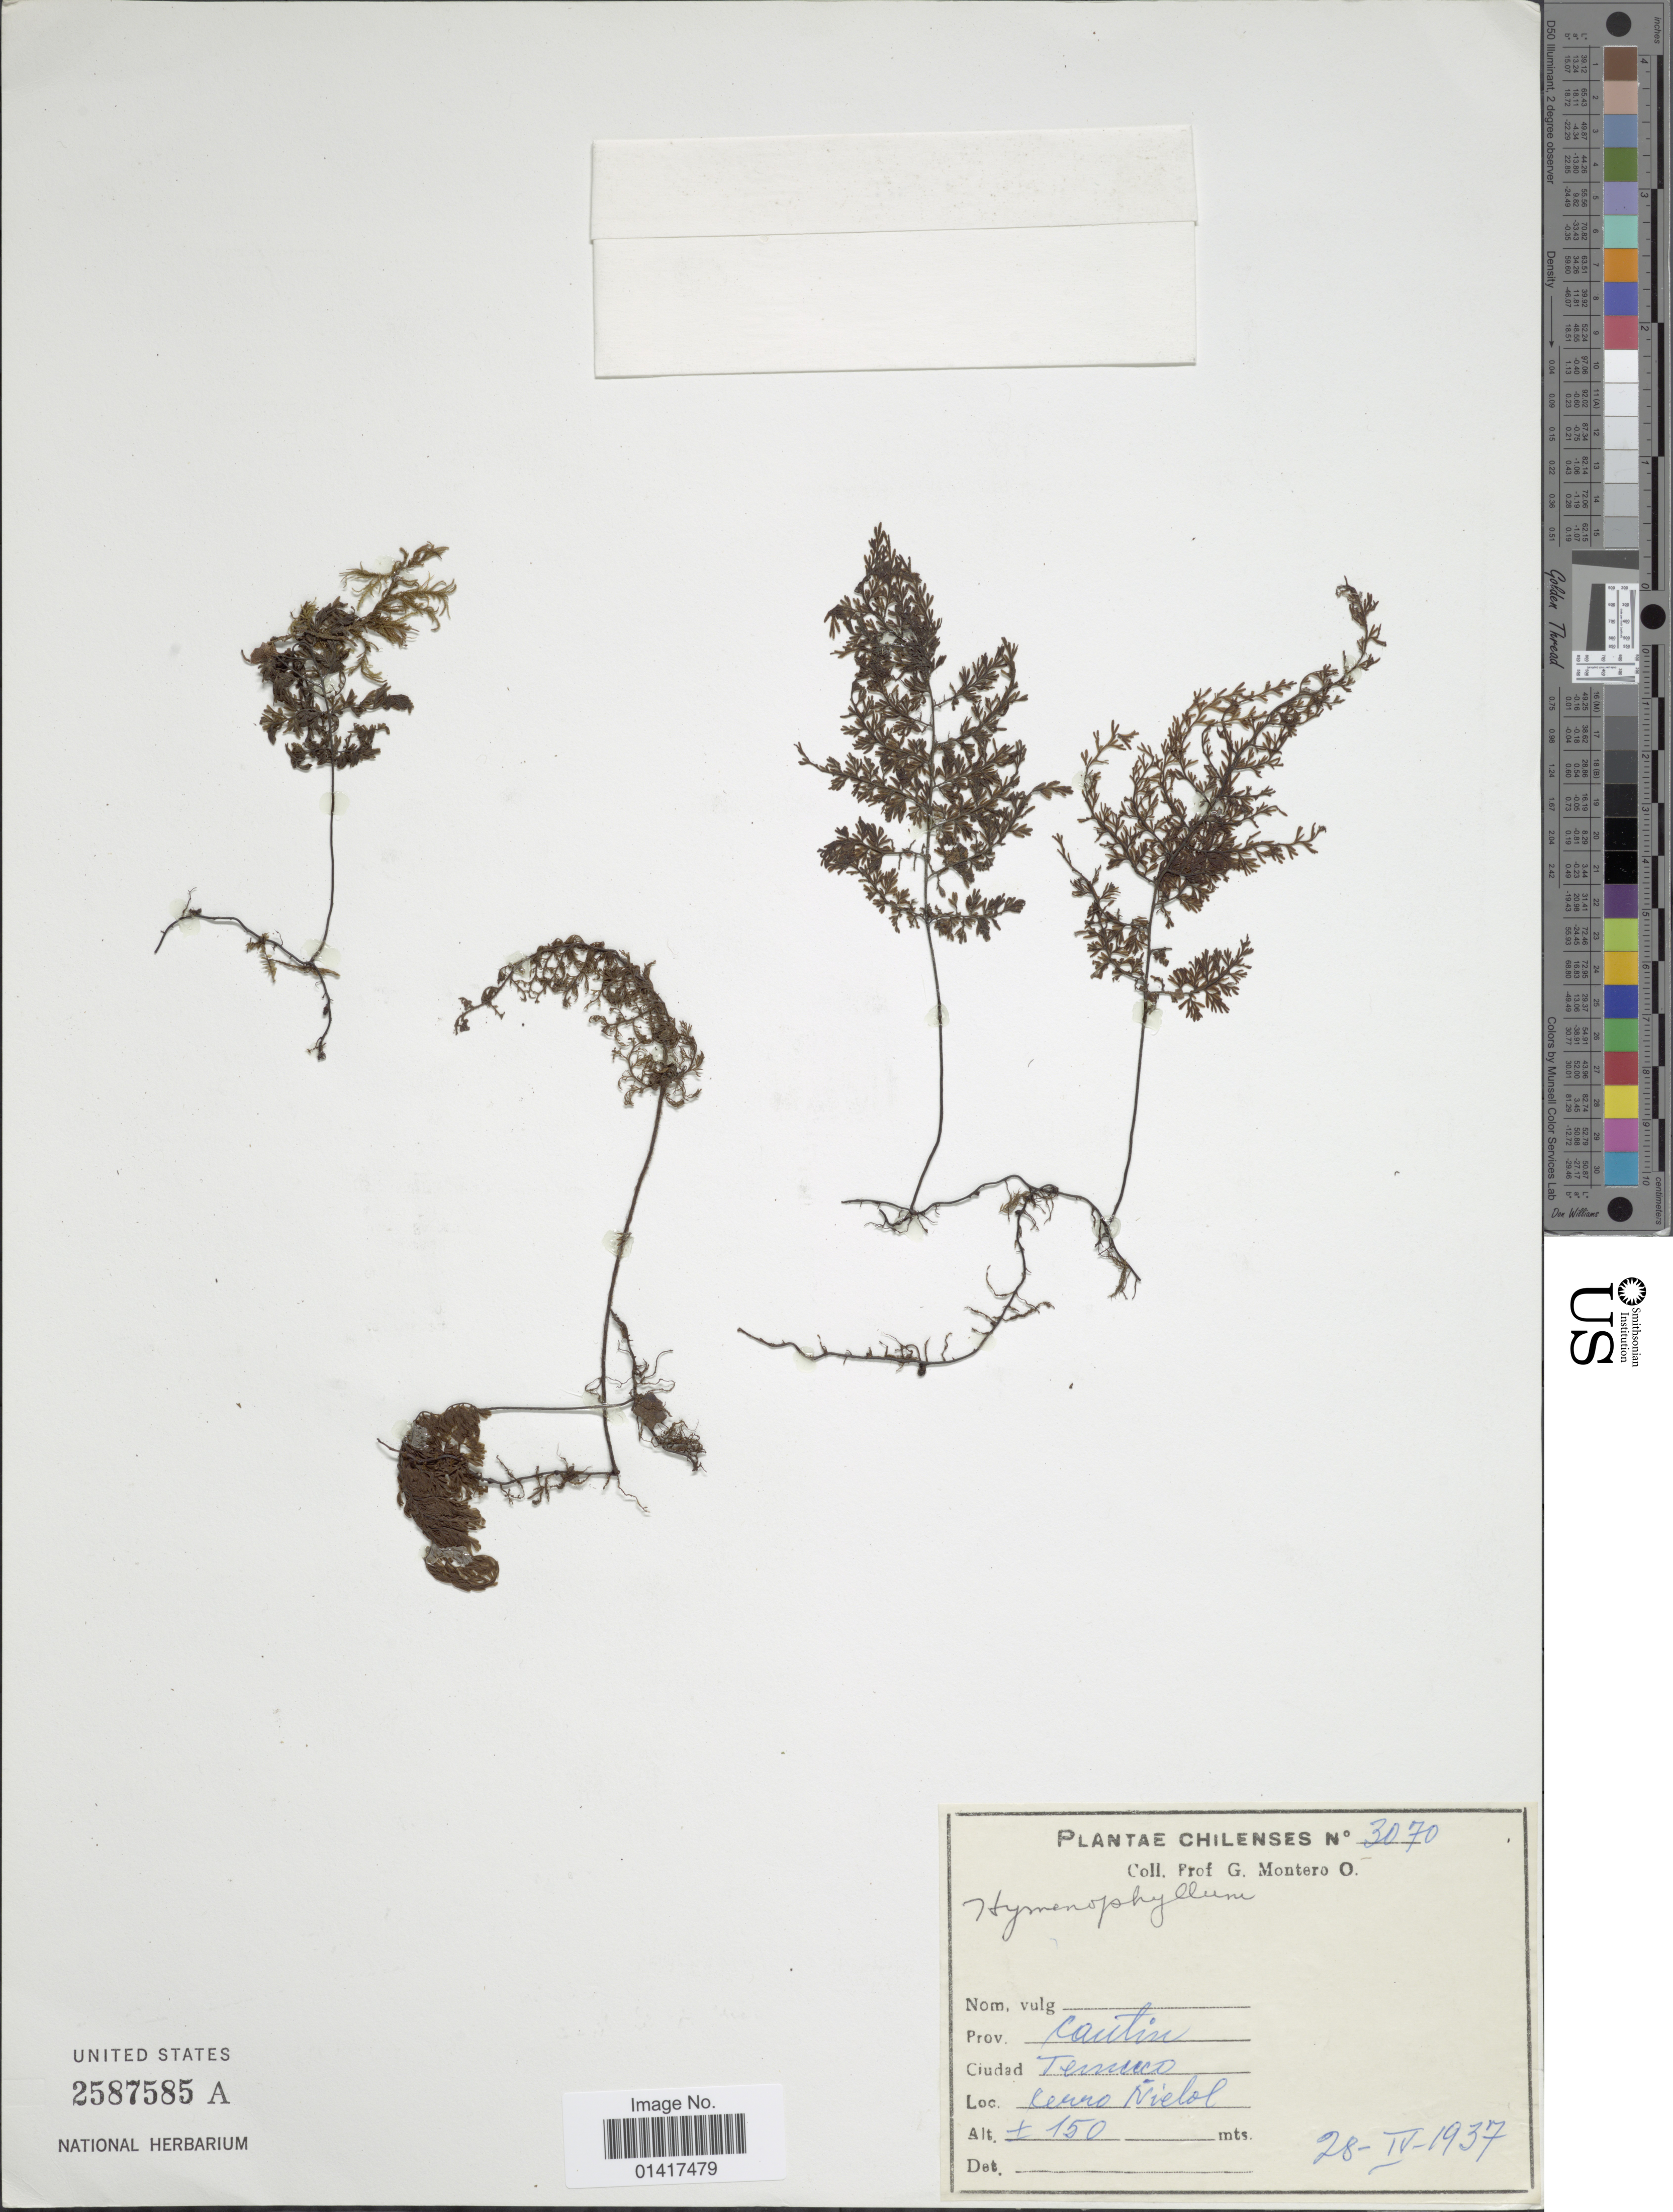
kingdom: Plantae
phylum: Tracheophyta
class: Polypodiopsida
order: Hymenophyllales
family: Hymenophyllaceae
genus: Hymenophyllum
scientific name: Hymenophyllum sp.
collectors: G. Montero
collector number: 3070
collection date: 1937-04-28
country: Chile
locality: Prov. Cautin. Temuco. Cerro Ñielol.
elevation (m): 150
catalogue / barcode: US 2587585A